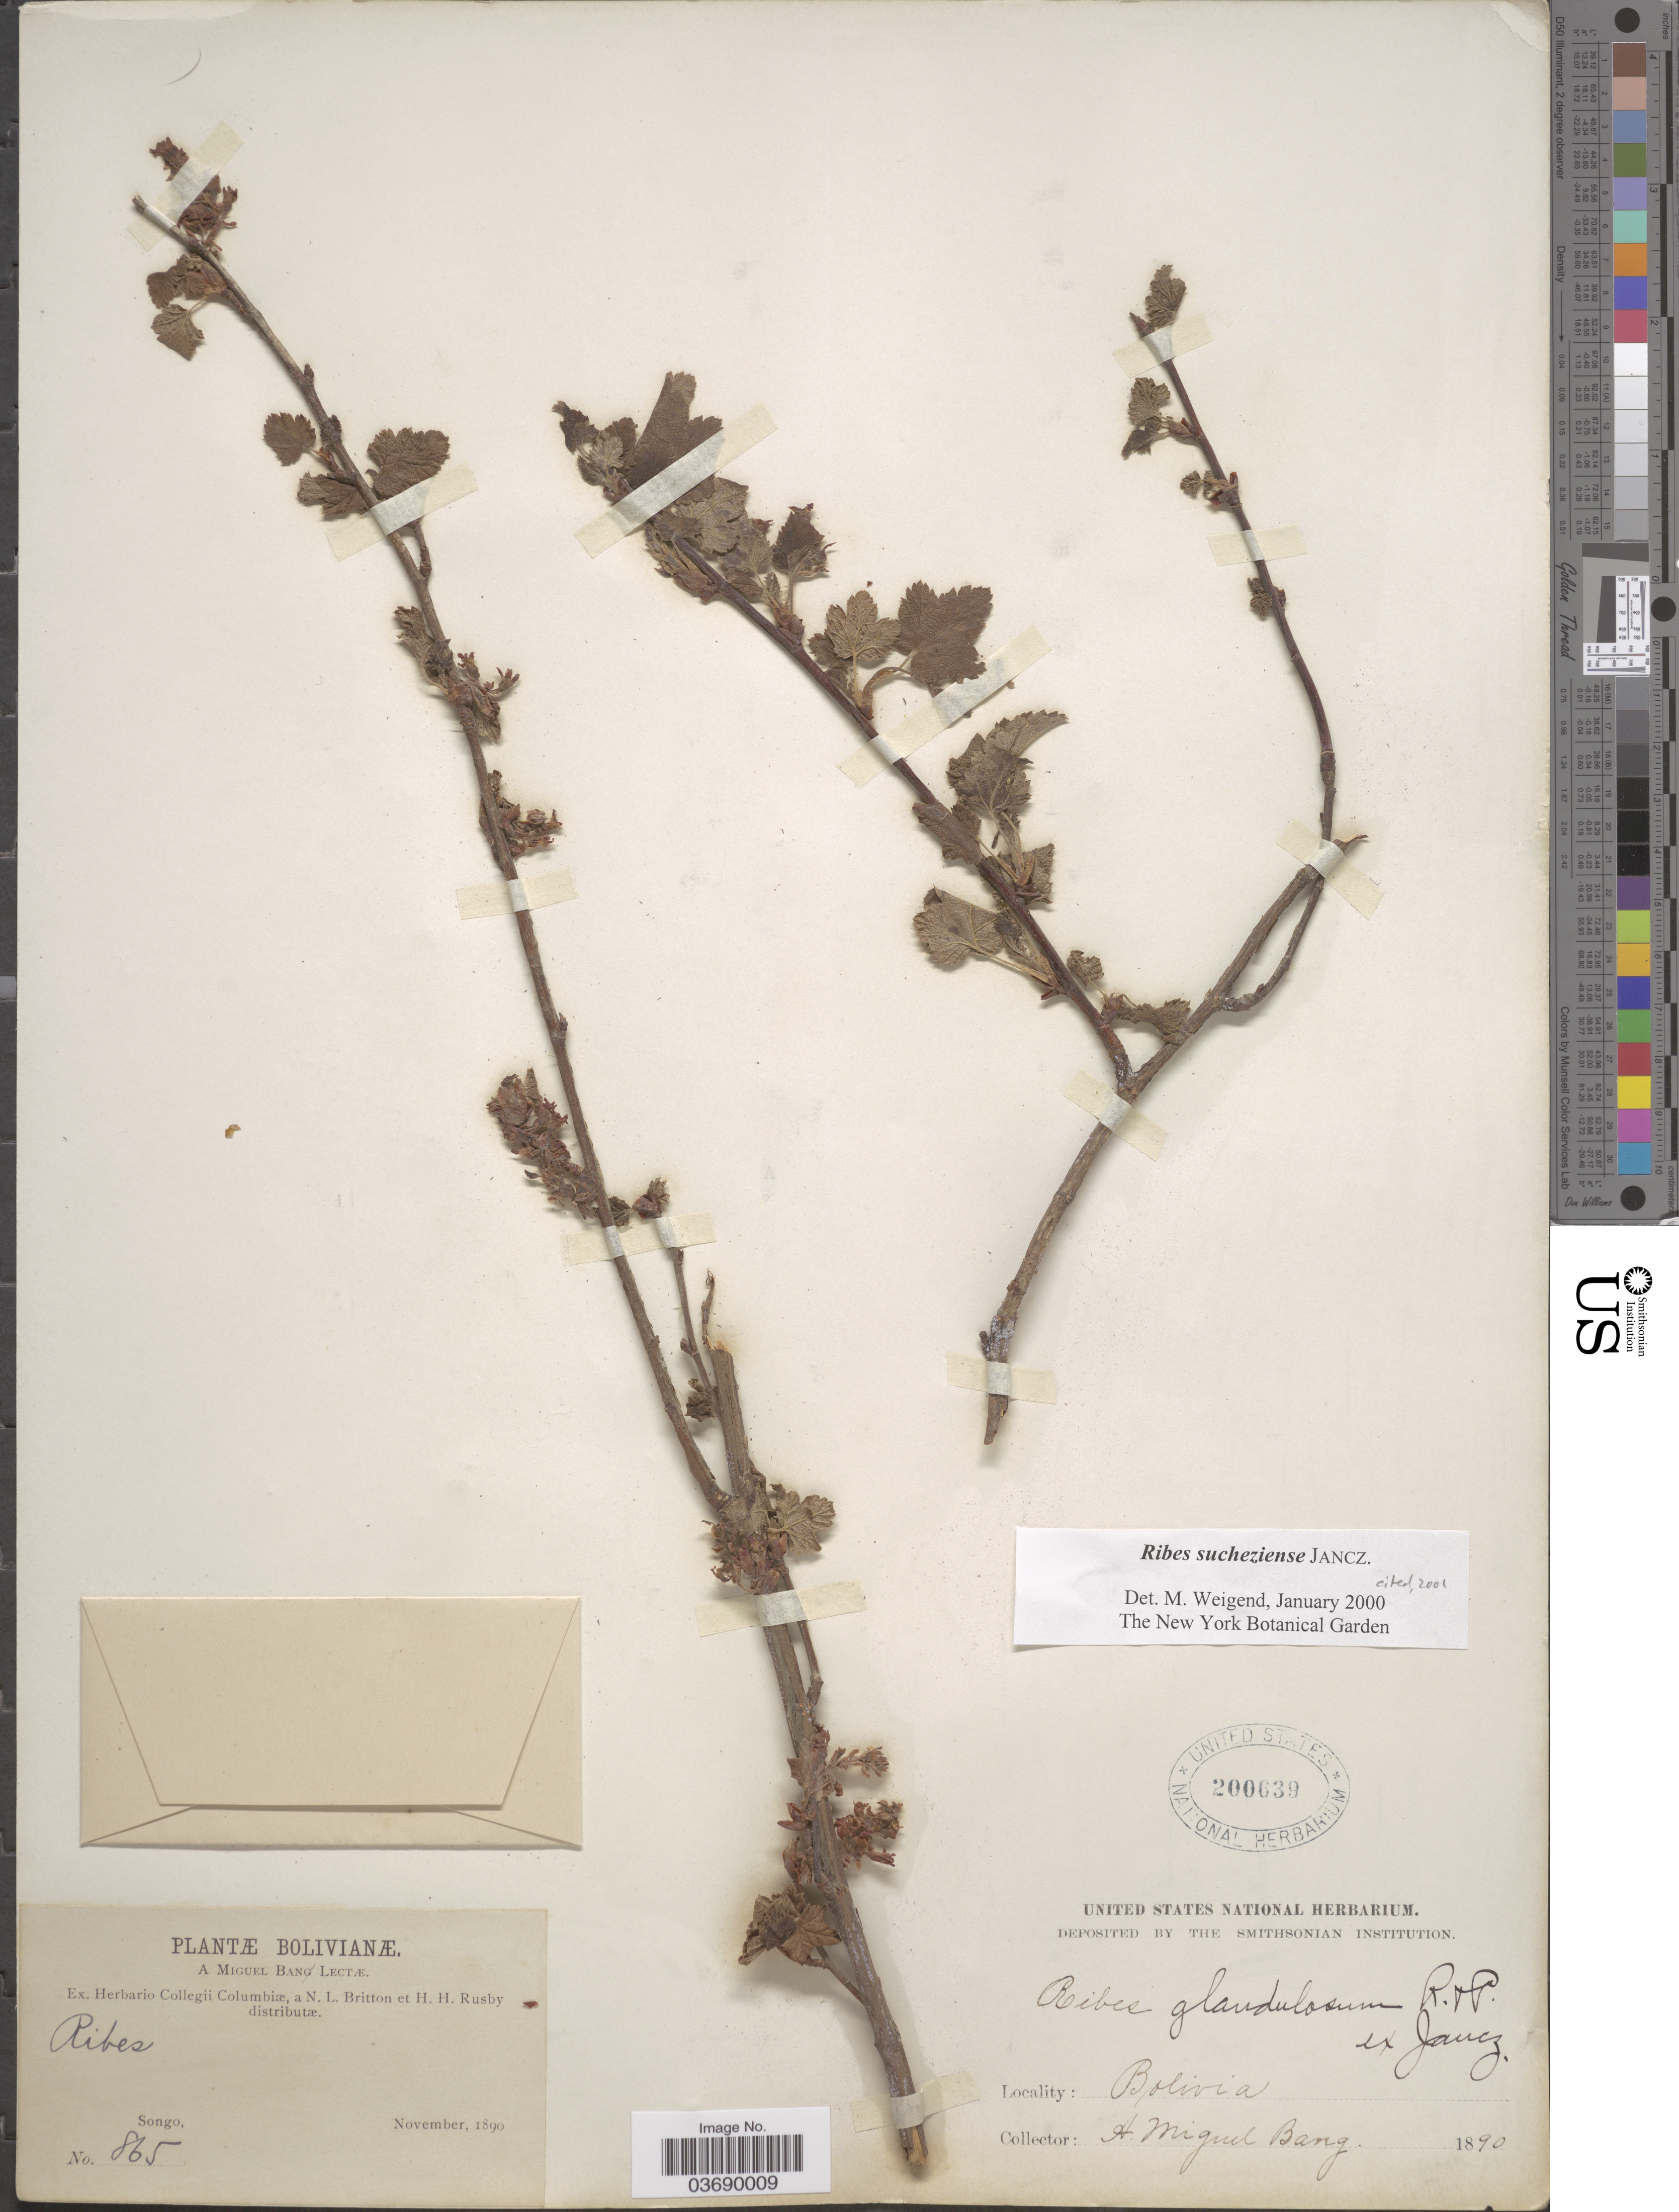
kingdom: Plantae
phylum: Tracheophyta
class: Magnoliopsida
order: Saxifragales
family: Grossulariaceae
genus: Ribes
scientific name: Ribes sucheziense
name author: Jancz.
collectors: M. Bang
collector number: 865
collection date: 1890-11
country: Bolivia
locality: Songo.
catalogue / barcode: US 200639